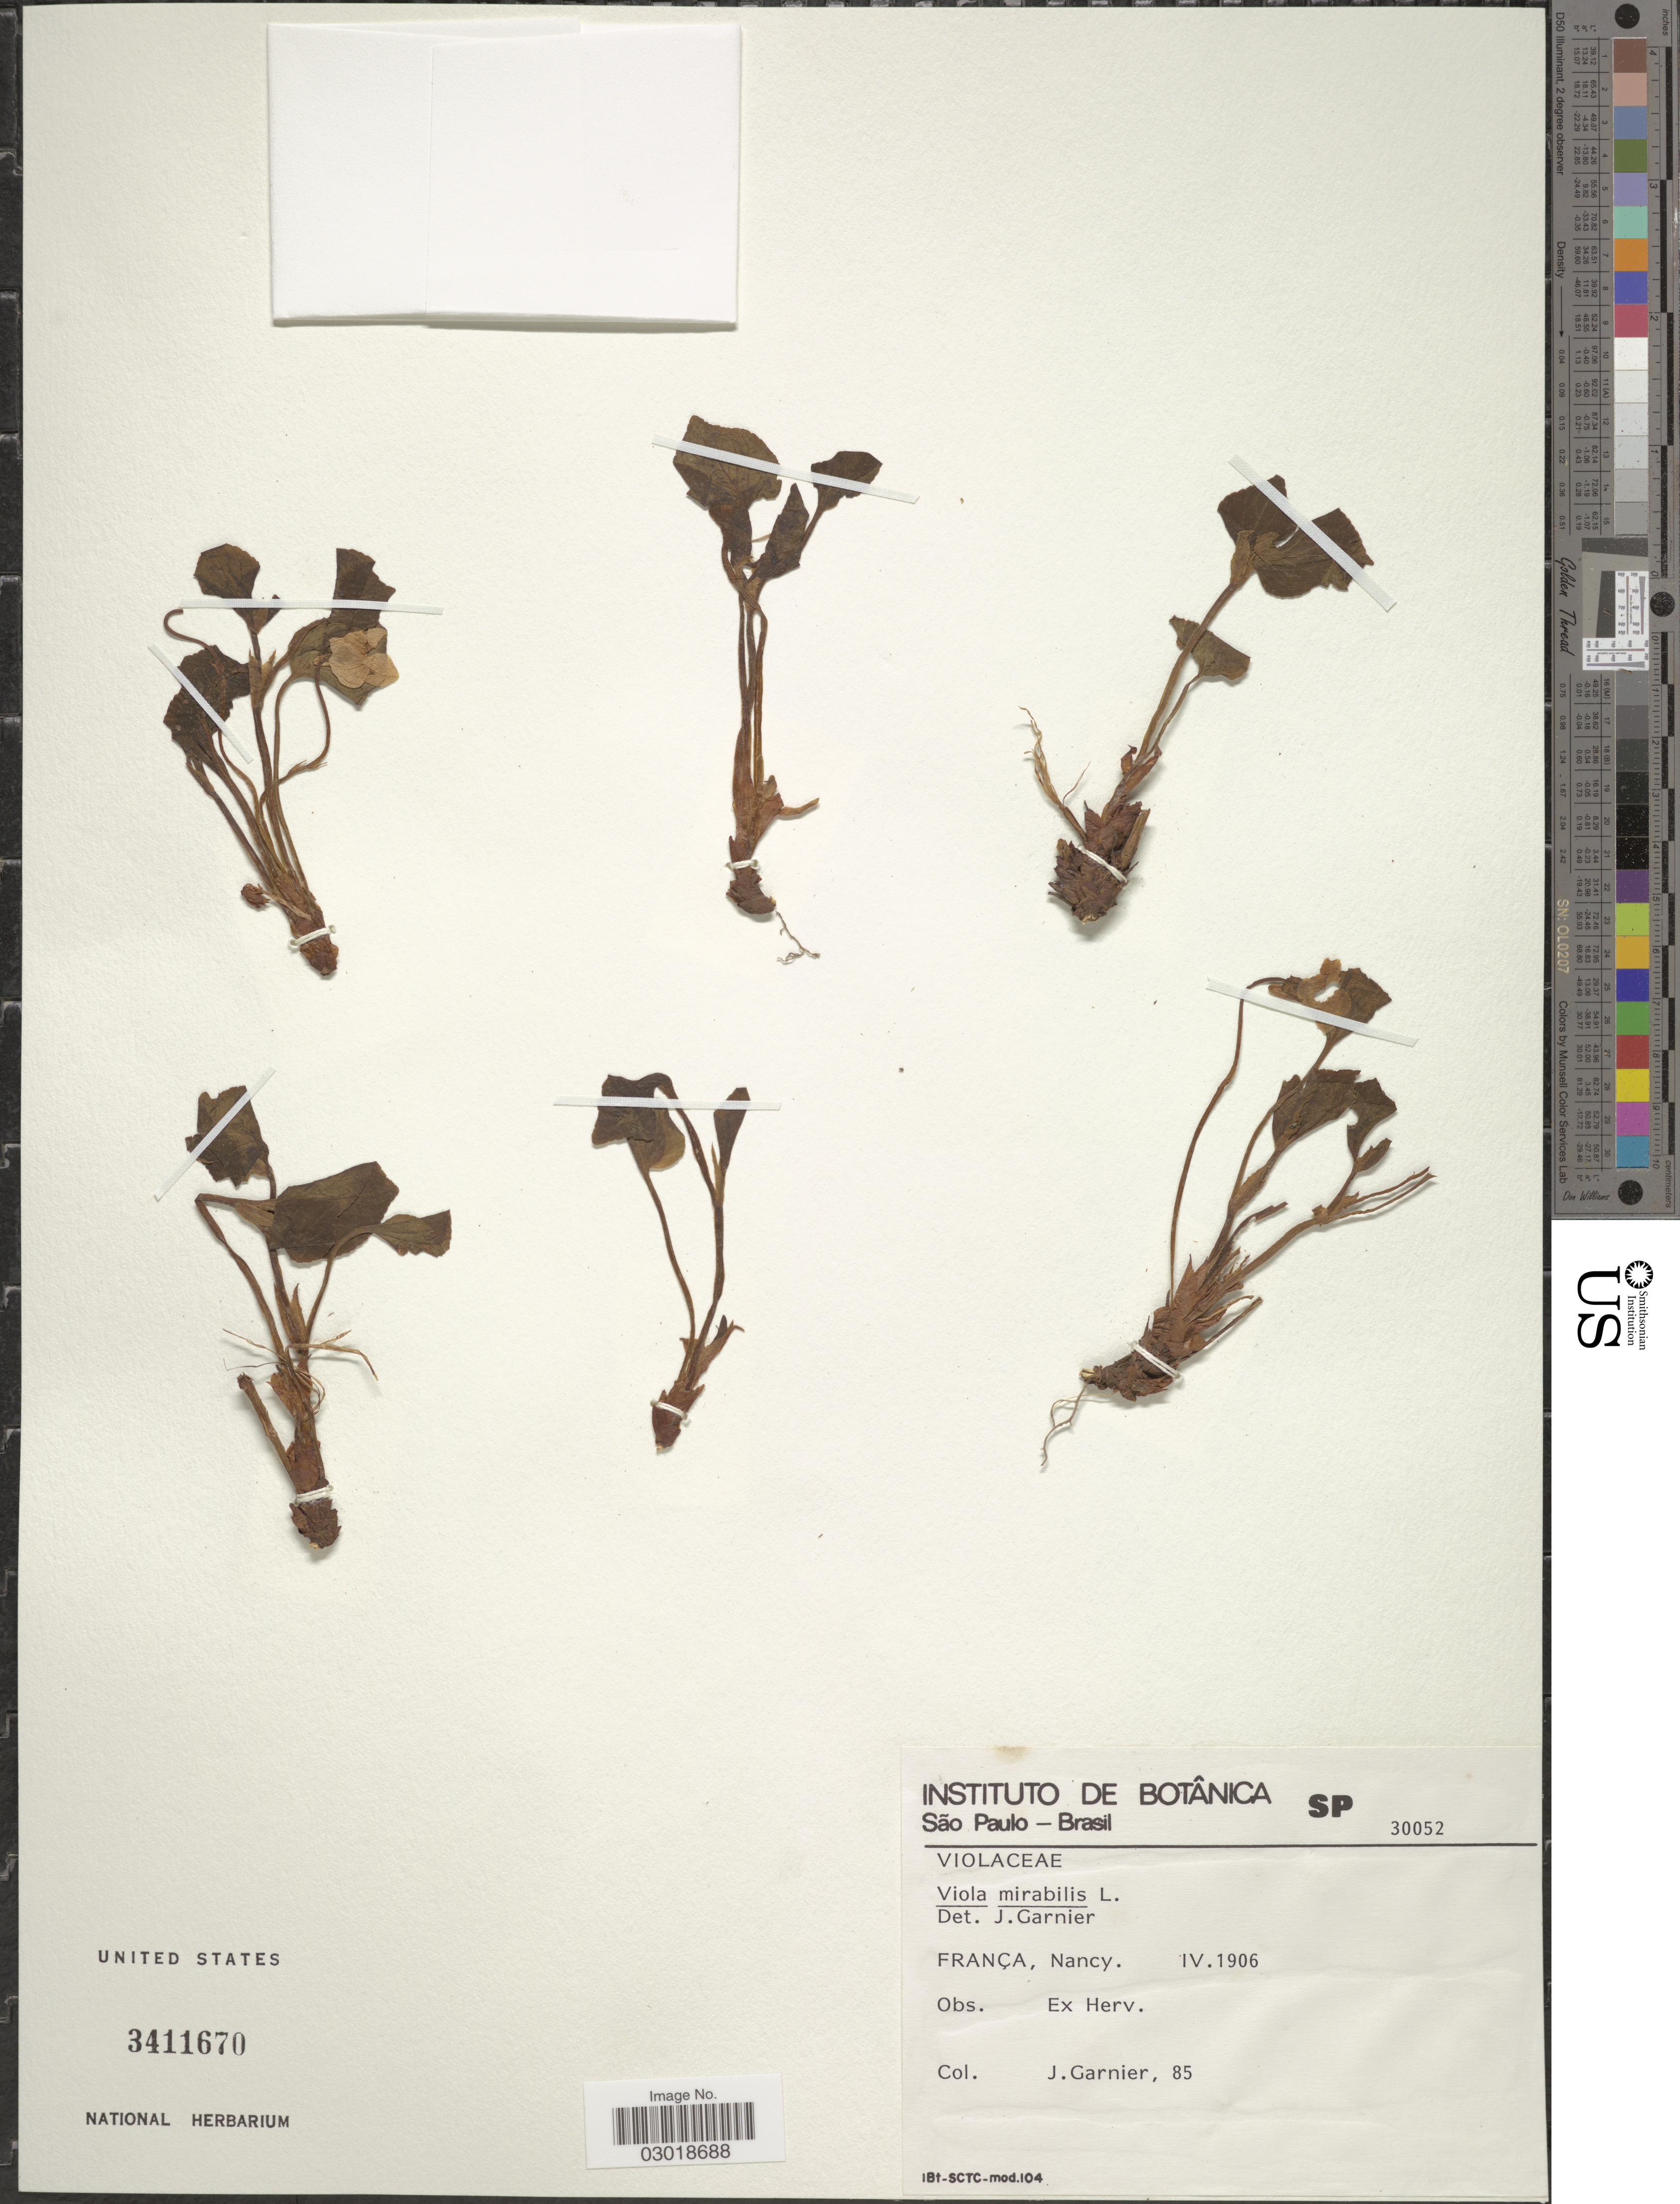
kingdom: Plantae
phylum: Tracheophyta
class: Magnoliopsida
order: Malpighiales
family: Violaceae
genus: Viola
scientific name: Viola mirabilis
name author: L.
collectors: J. Garnier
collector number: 85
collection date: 1906-04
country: France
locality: França, Nancy.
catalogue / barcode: US 3411670